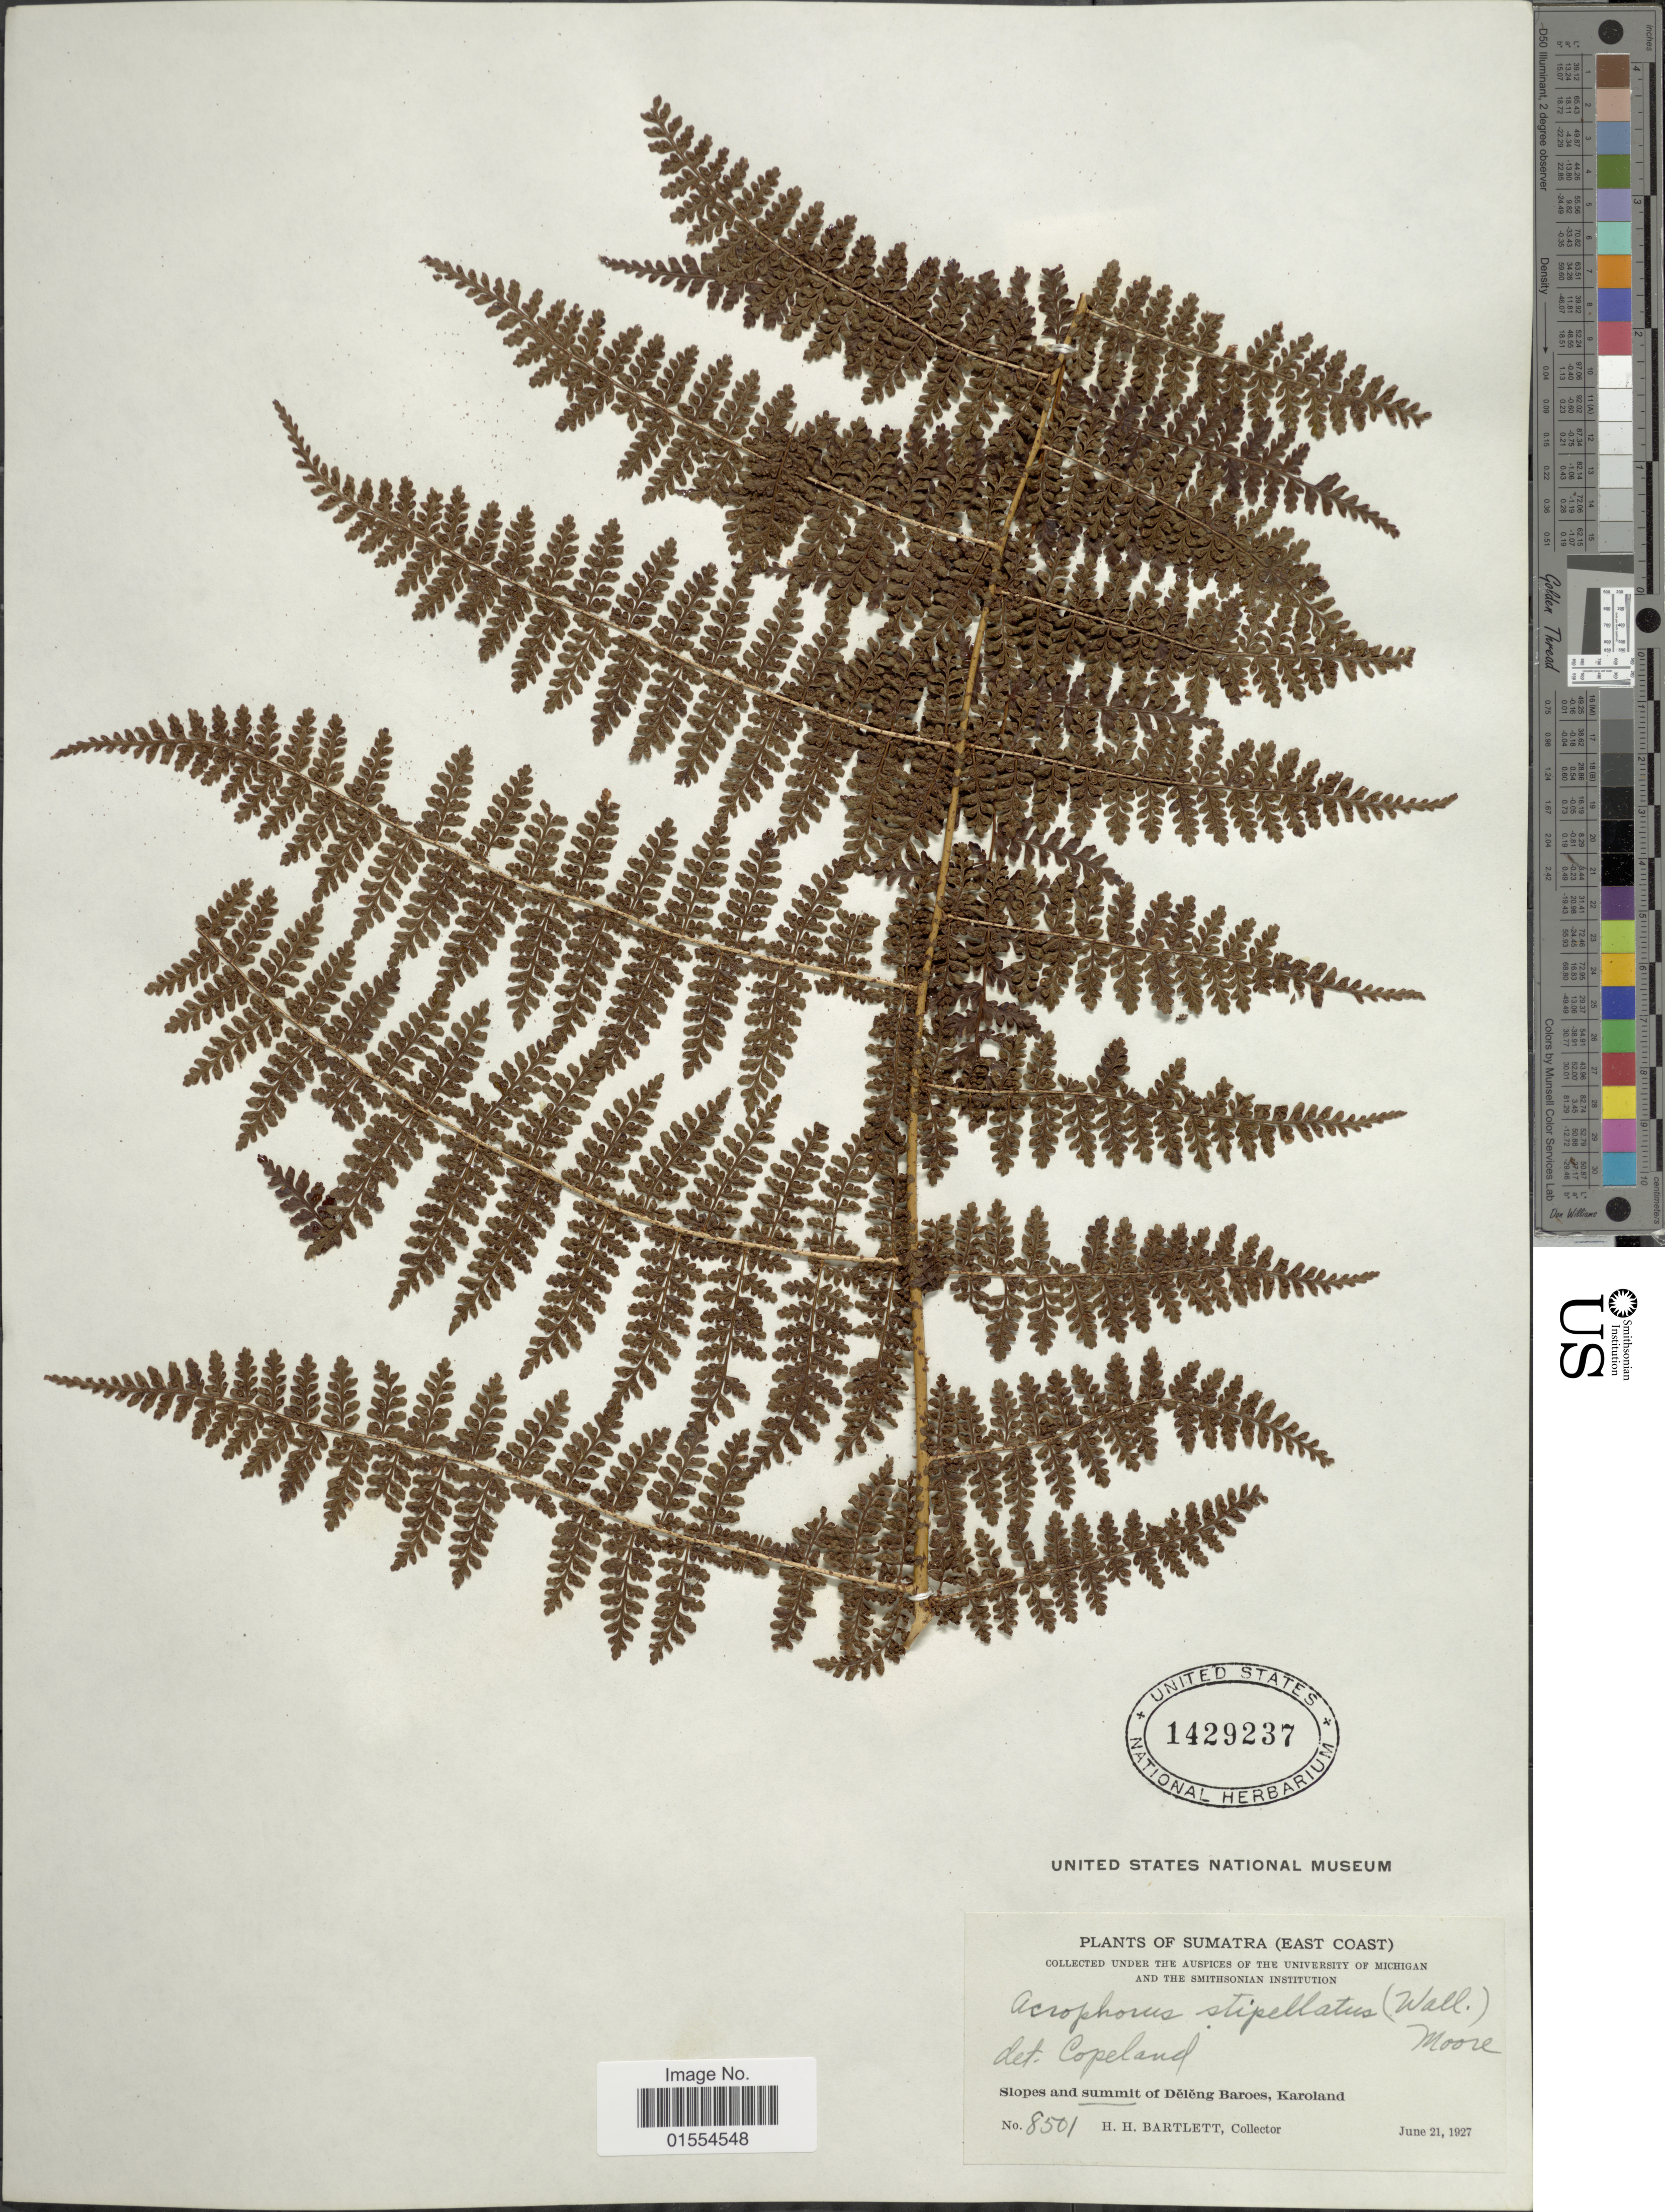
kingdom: Plantae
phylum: Tracheophyta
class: Polypodiopsida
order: Polypodiales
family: Dryopteridaceae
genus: Dryopteris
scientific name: Dryopteris nodosa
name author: (C. Presl) Li Bing Zhang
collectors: H. H. Bartlett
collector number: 8501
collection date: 1927-06-21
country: Indonesia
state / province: Sumatra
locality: Sumatra (East Coast), slopes and summit of Deleng Baroes, Karoland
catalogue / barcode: US 1429237